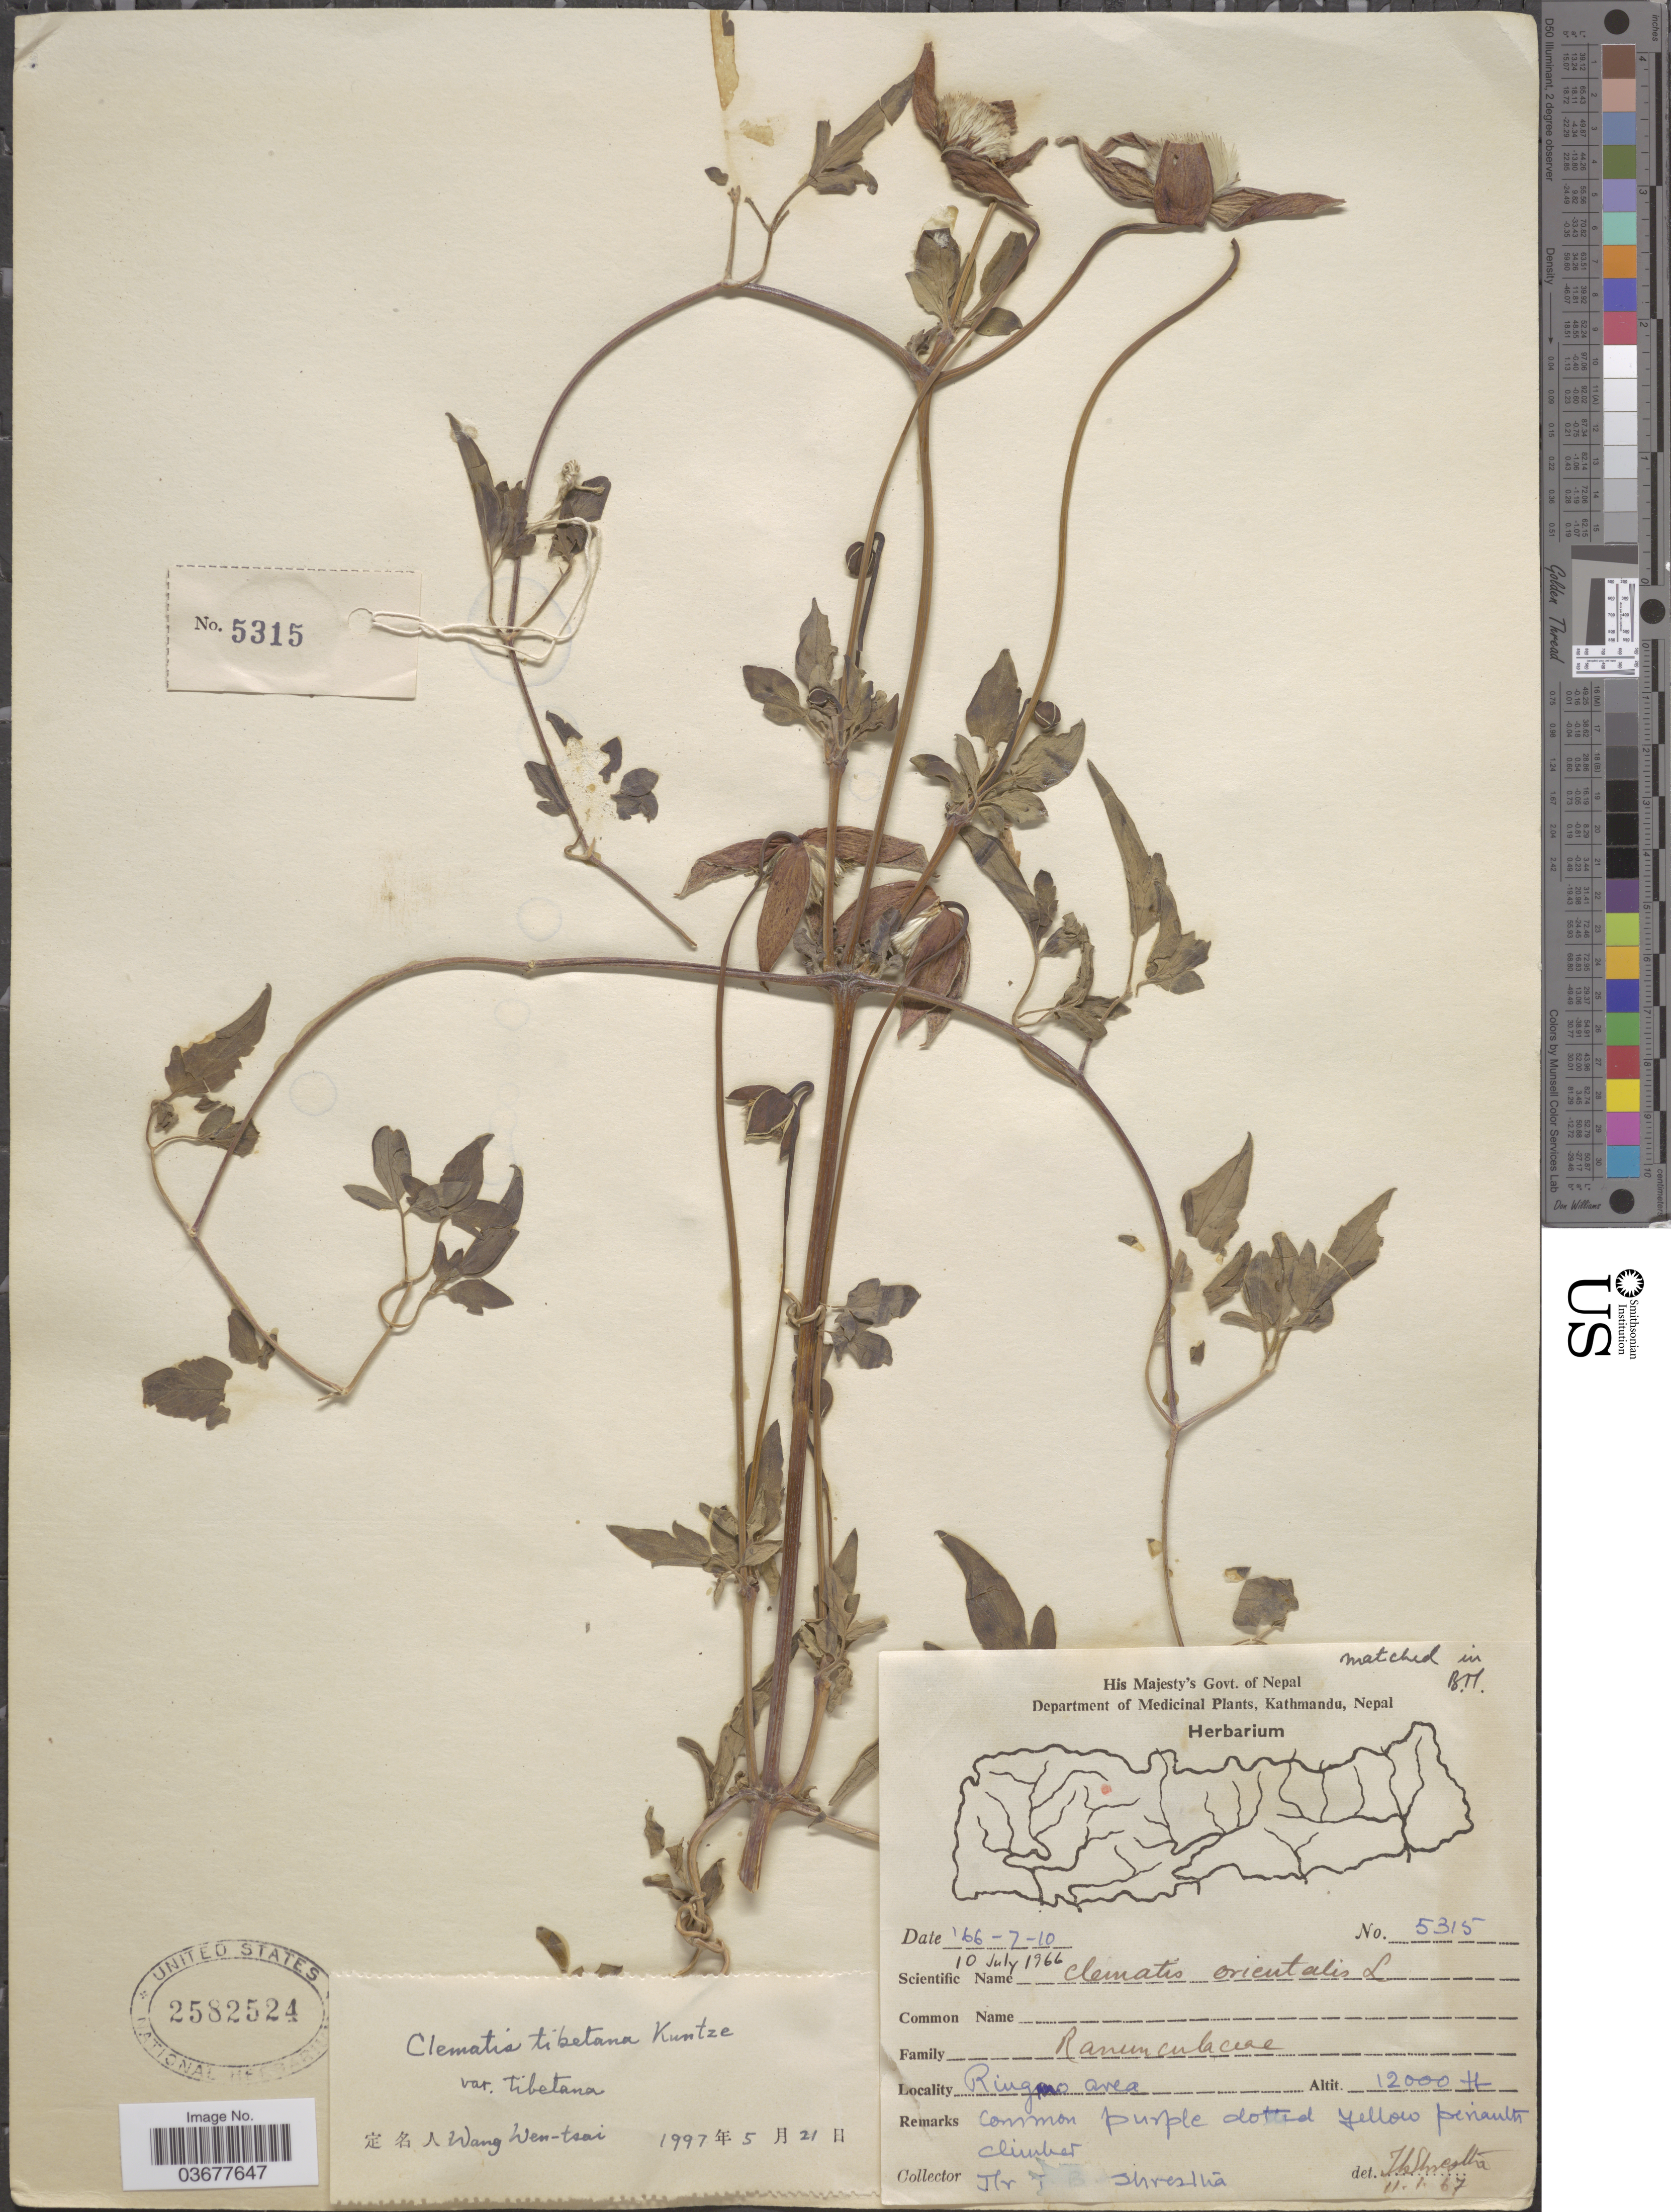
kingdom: Plantae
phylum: Tracheophyta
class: Magnoliopsida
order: Ranunculales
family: Ranunculaceae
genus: Clematis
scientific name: Clematis tibetana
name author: Kuntze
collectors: T. B. Shrestha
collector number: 5315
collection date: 1966-07-10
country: Nepal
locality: Ringmo area.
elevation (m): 3658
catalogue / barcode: US 2582524